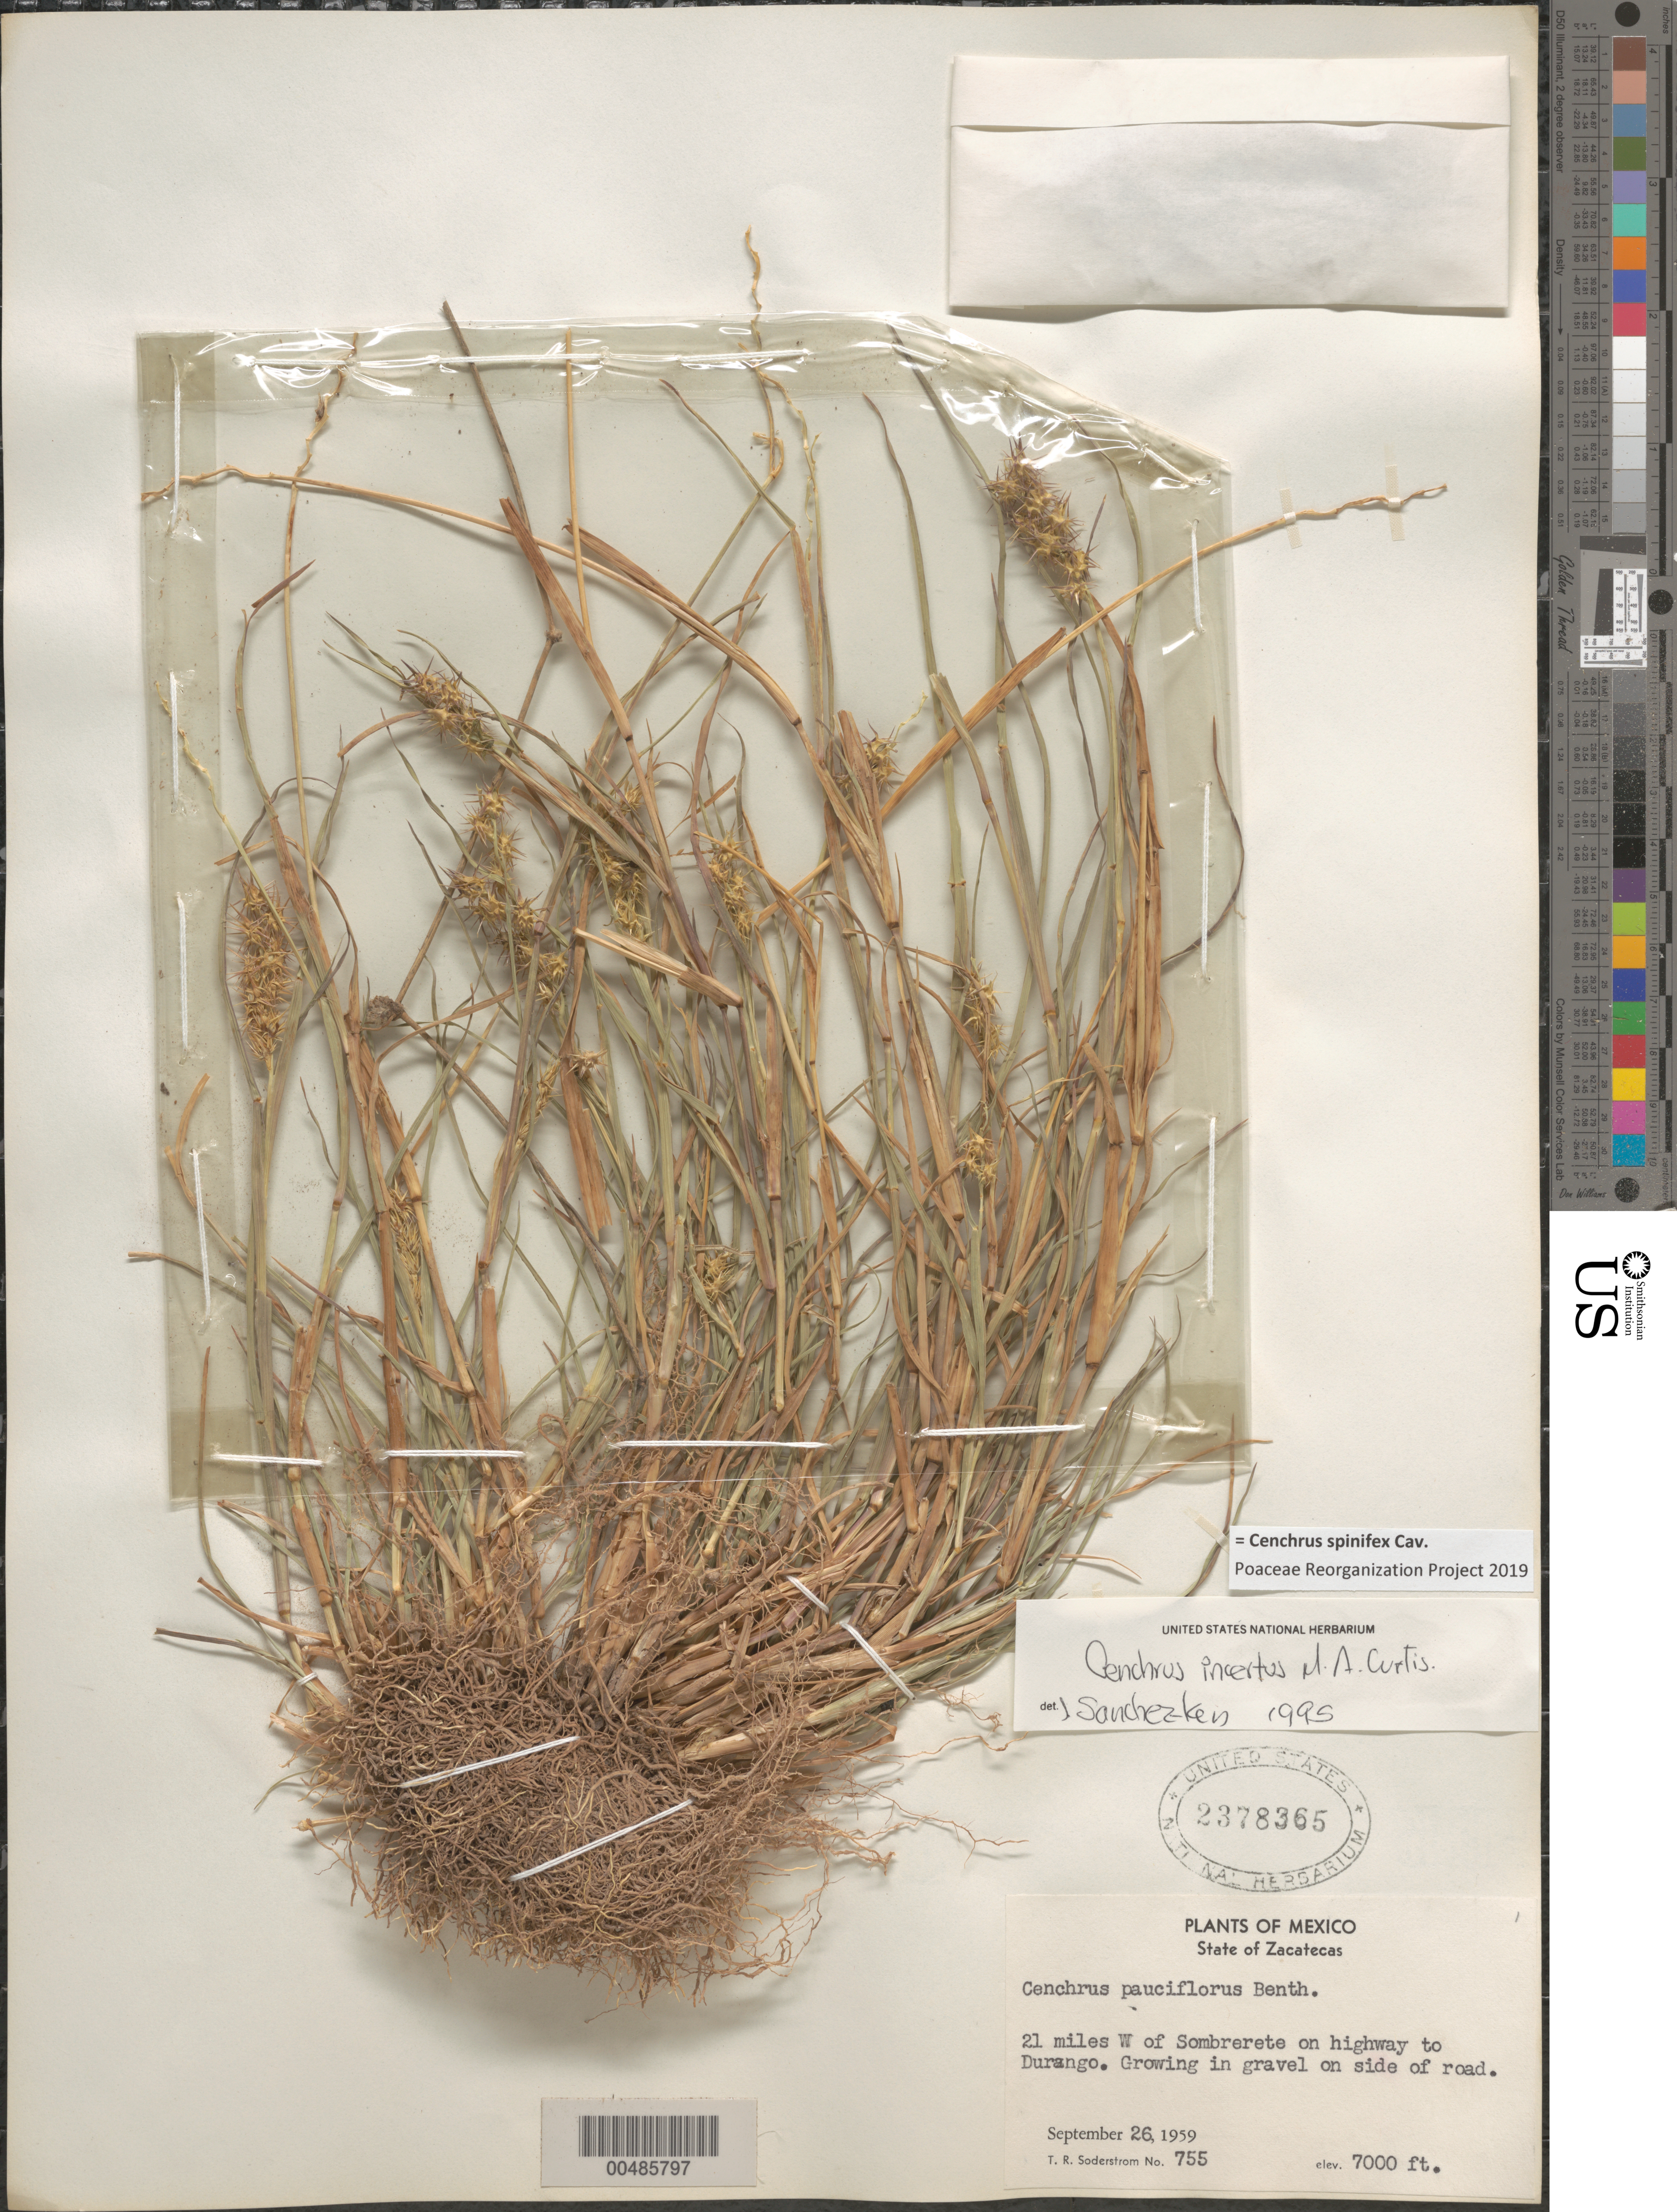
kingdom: Plantae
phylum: Tracheophyta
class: Liliopsida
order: Poales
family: Poaceae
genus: Cenchrus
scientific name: Cenchrus spinifex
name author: Cav.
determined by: Poaceae Reorganization Project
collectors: T. R. Soderstrom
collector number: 755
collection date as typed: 26 Sep 1959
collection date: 1959-09-26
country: Mexico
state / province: Zacatecas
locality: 21 mi W of Sombrerete on highway to Durango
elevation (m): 2134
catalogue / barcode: US 2378365